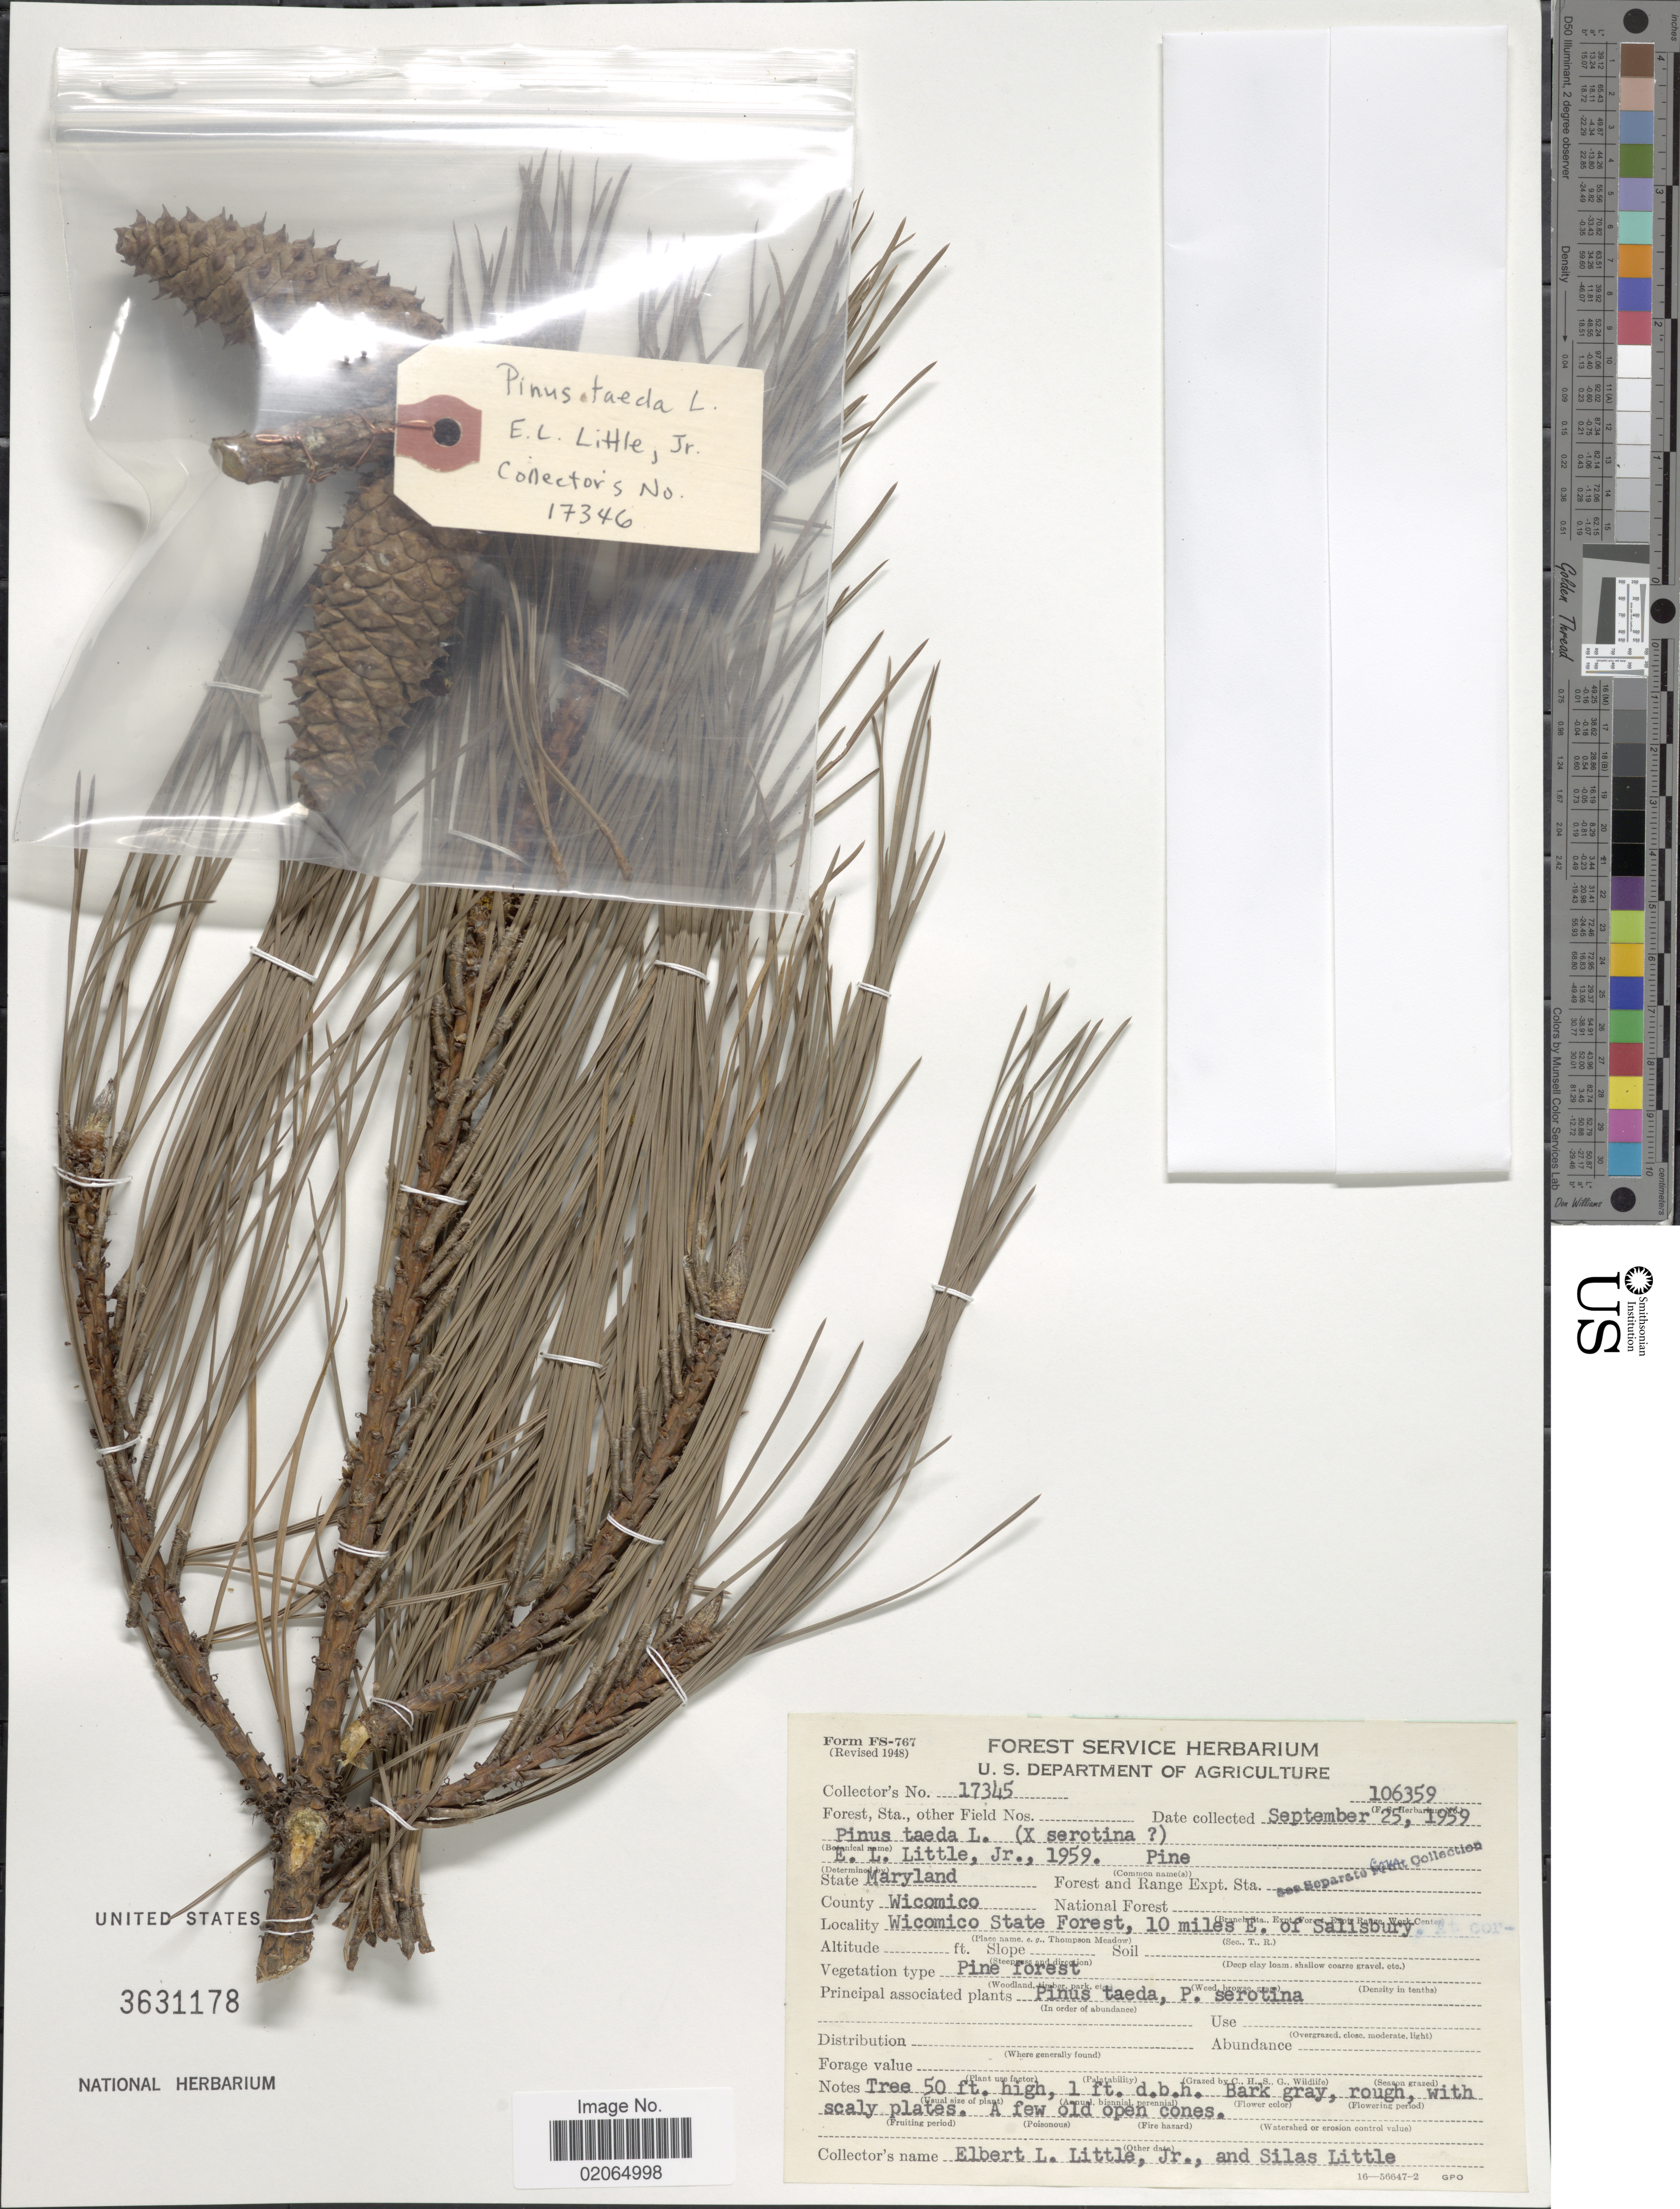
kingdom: Plantae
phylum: Tracheophyta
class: Pinopsida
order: Pinales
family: Pinaceae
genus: Pinus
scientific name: Pinus taeda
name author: L.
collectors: E. L. Little & S. Little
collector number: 17345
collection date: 1959-09-25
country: United States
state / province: Maryland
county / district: Wicomico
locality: County Wicomico, Wicomico State Forest, 10 miles E of Salisbury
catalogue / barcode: US 3631178